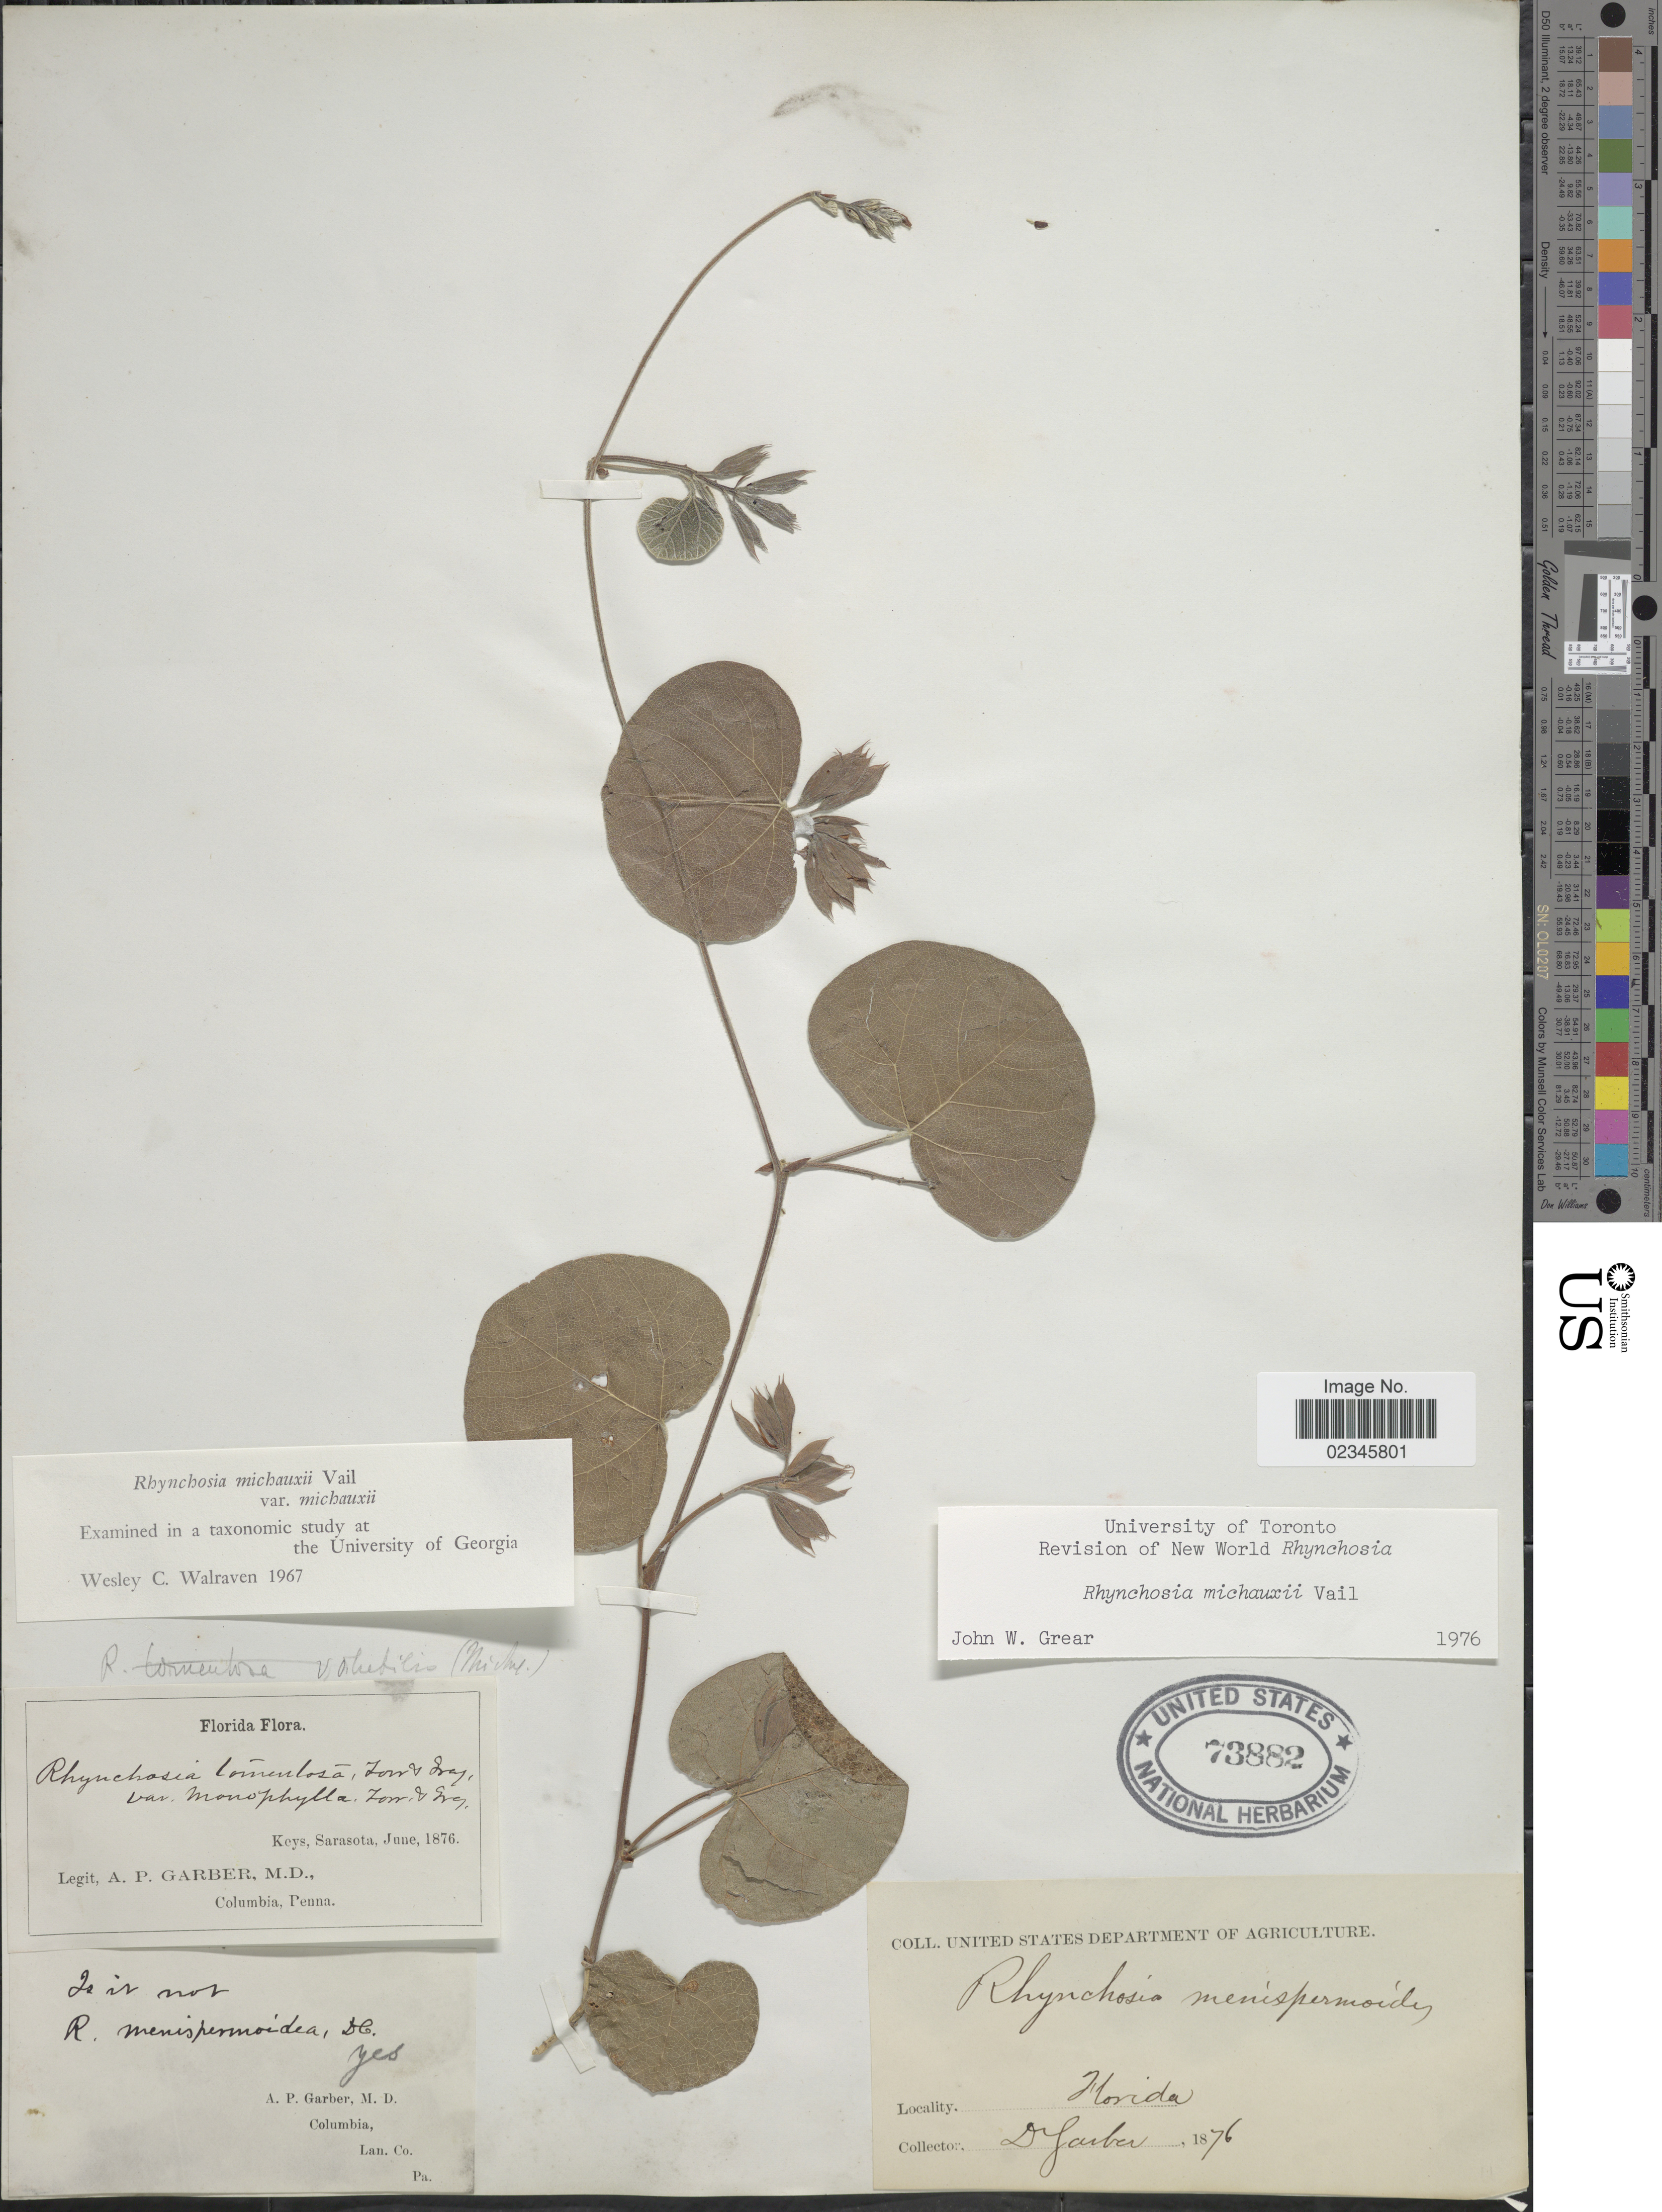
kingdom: Plantae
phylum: Tracheophyta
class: Magnoliopsida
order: Fabales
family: Fabaceae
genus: Rhynchosia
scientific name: Rhynchosia michauxii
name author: Vail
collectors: A. P. Garber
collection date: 1876-06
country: United States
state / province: Florida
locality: Keys, Sarasota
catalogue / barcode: US 73882